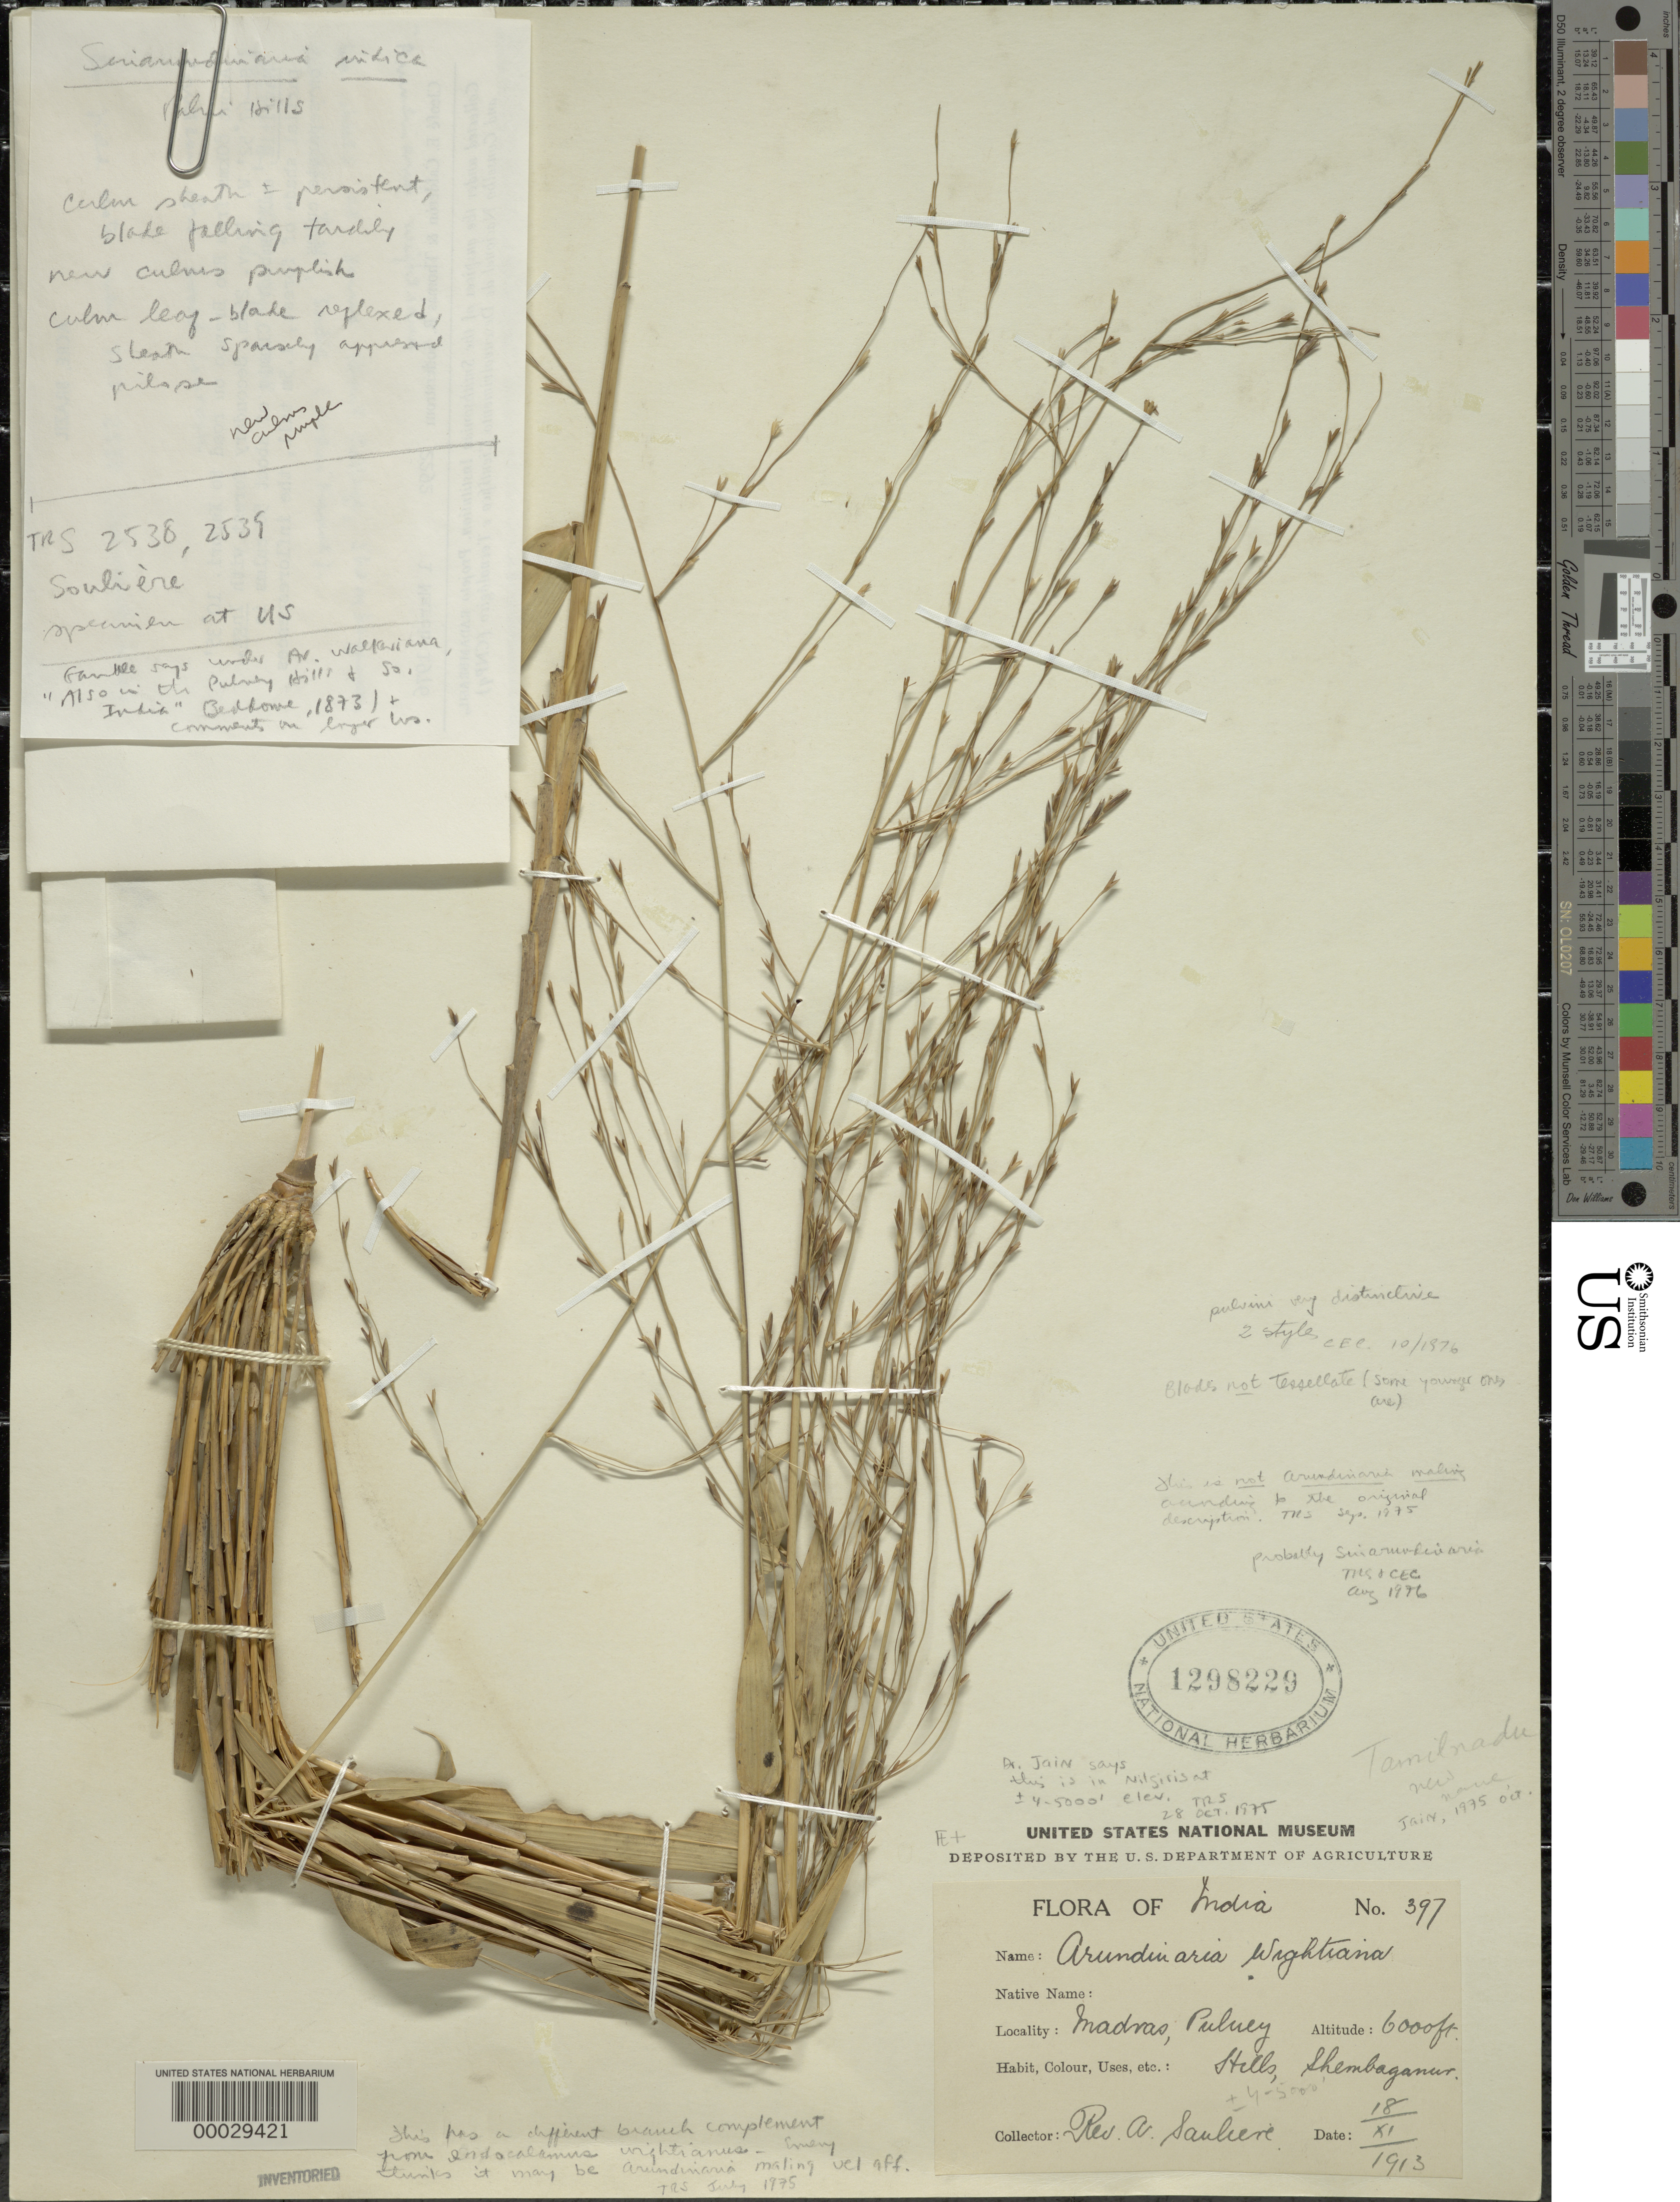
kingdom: Plantae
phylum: Tracheophyta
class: Liliopsida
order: Poales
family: Poaceae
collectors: A. Sauliere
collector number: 397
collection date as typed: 18 Nov 1913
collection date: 1913-11-18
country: India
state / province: Tamil Nadu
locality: Pulney hills, shembaganur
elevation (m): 1830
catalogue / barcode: US 1298229